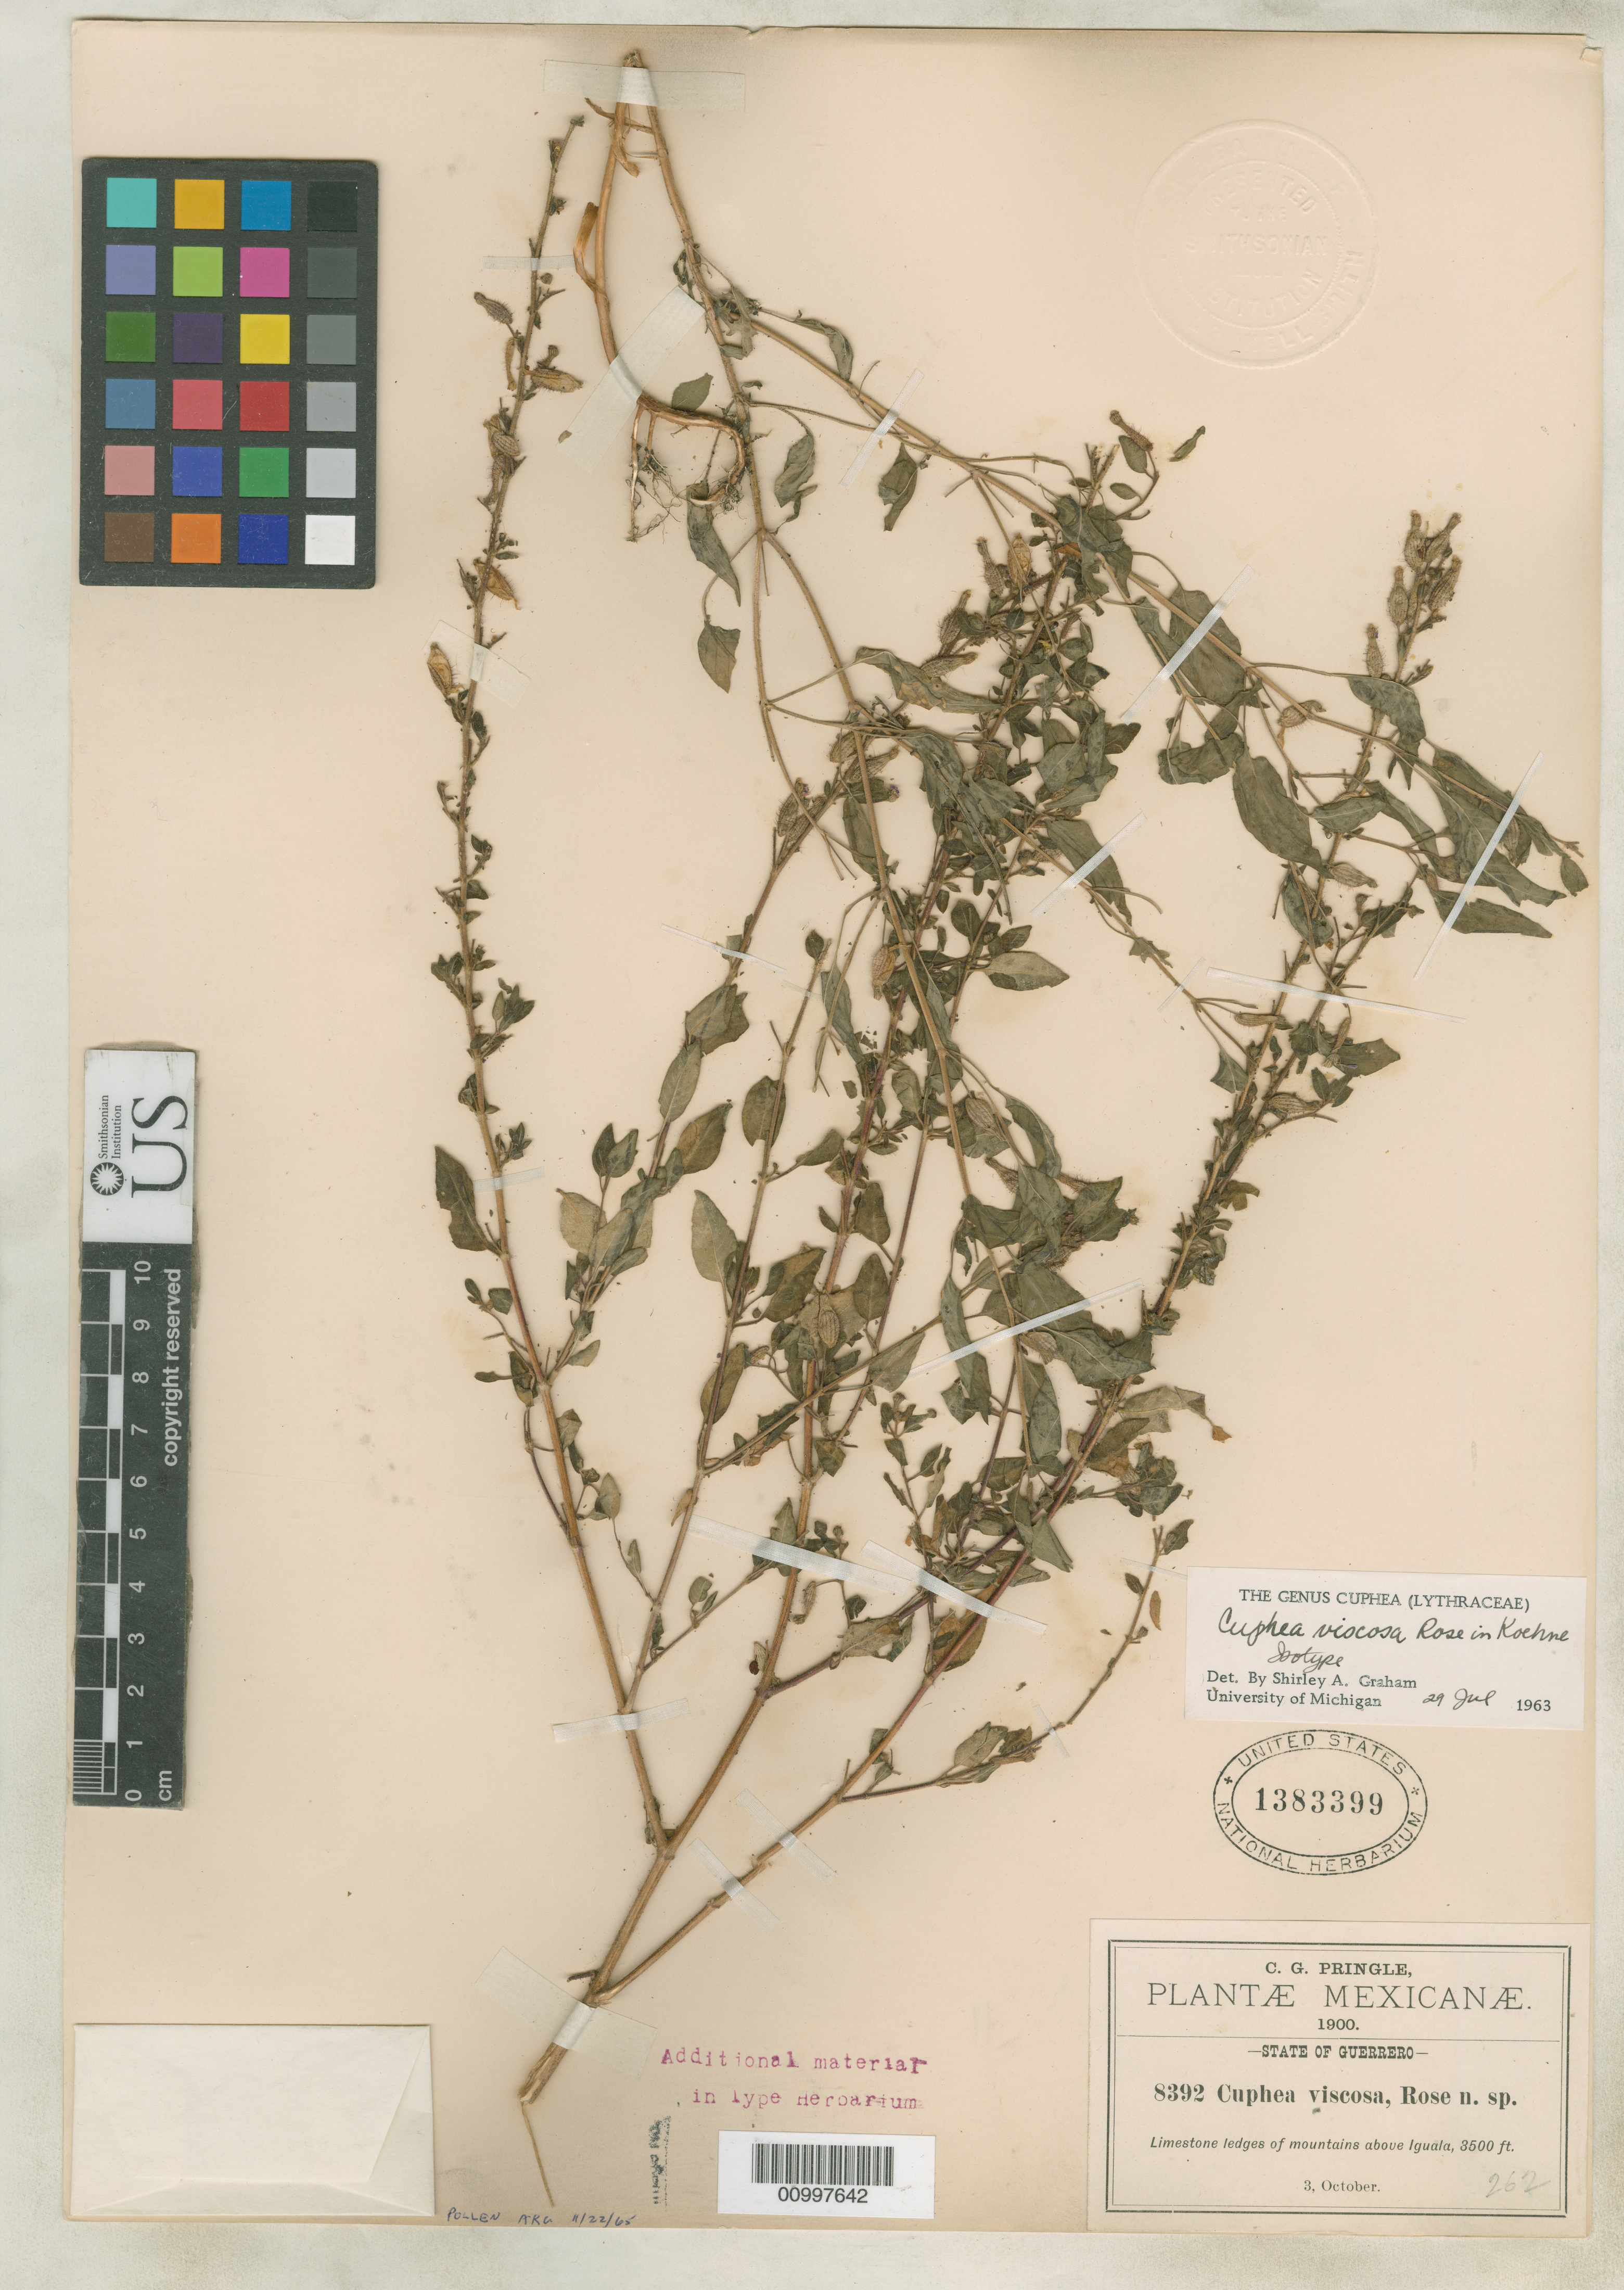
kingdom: Plantae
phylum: Tracheophyta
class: Magnoliopsida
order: Myrtales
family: Lythraceae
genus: Cuphea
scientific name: Cuphea viscosa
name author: Rose in Koehne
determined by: Graham, Shirley Ann Tousch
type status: Isotype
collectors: C. G. Pringle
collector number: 8392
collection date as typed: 03 Oct 1900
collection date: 1900-10-03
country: Mexico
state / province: Guerrero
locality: Limestone ledges of mountains above Iguala.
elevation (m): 1067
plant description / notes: Attributed to "Rose 1907, Contrib. Un. States Nat. Herb."; description (re-)published 1909, Contr. U.S. Natl. Herb. 12: 289.; Specimen ex John Donnell Smith herbarium.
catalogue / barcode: US 1383399